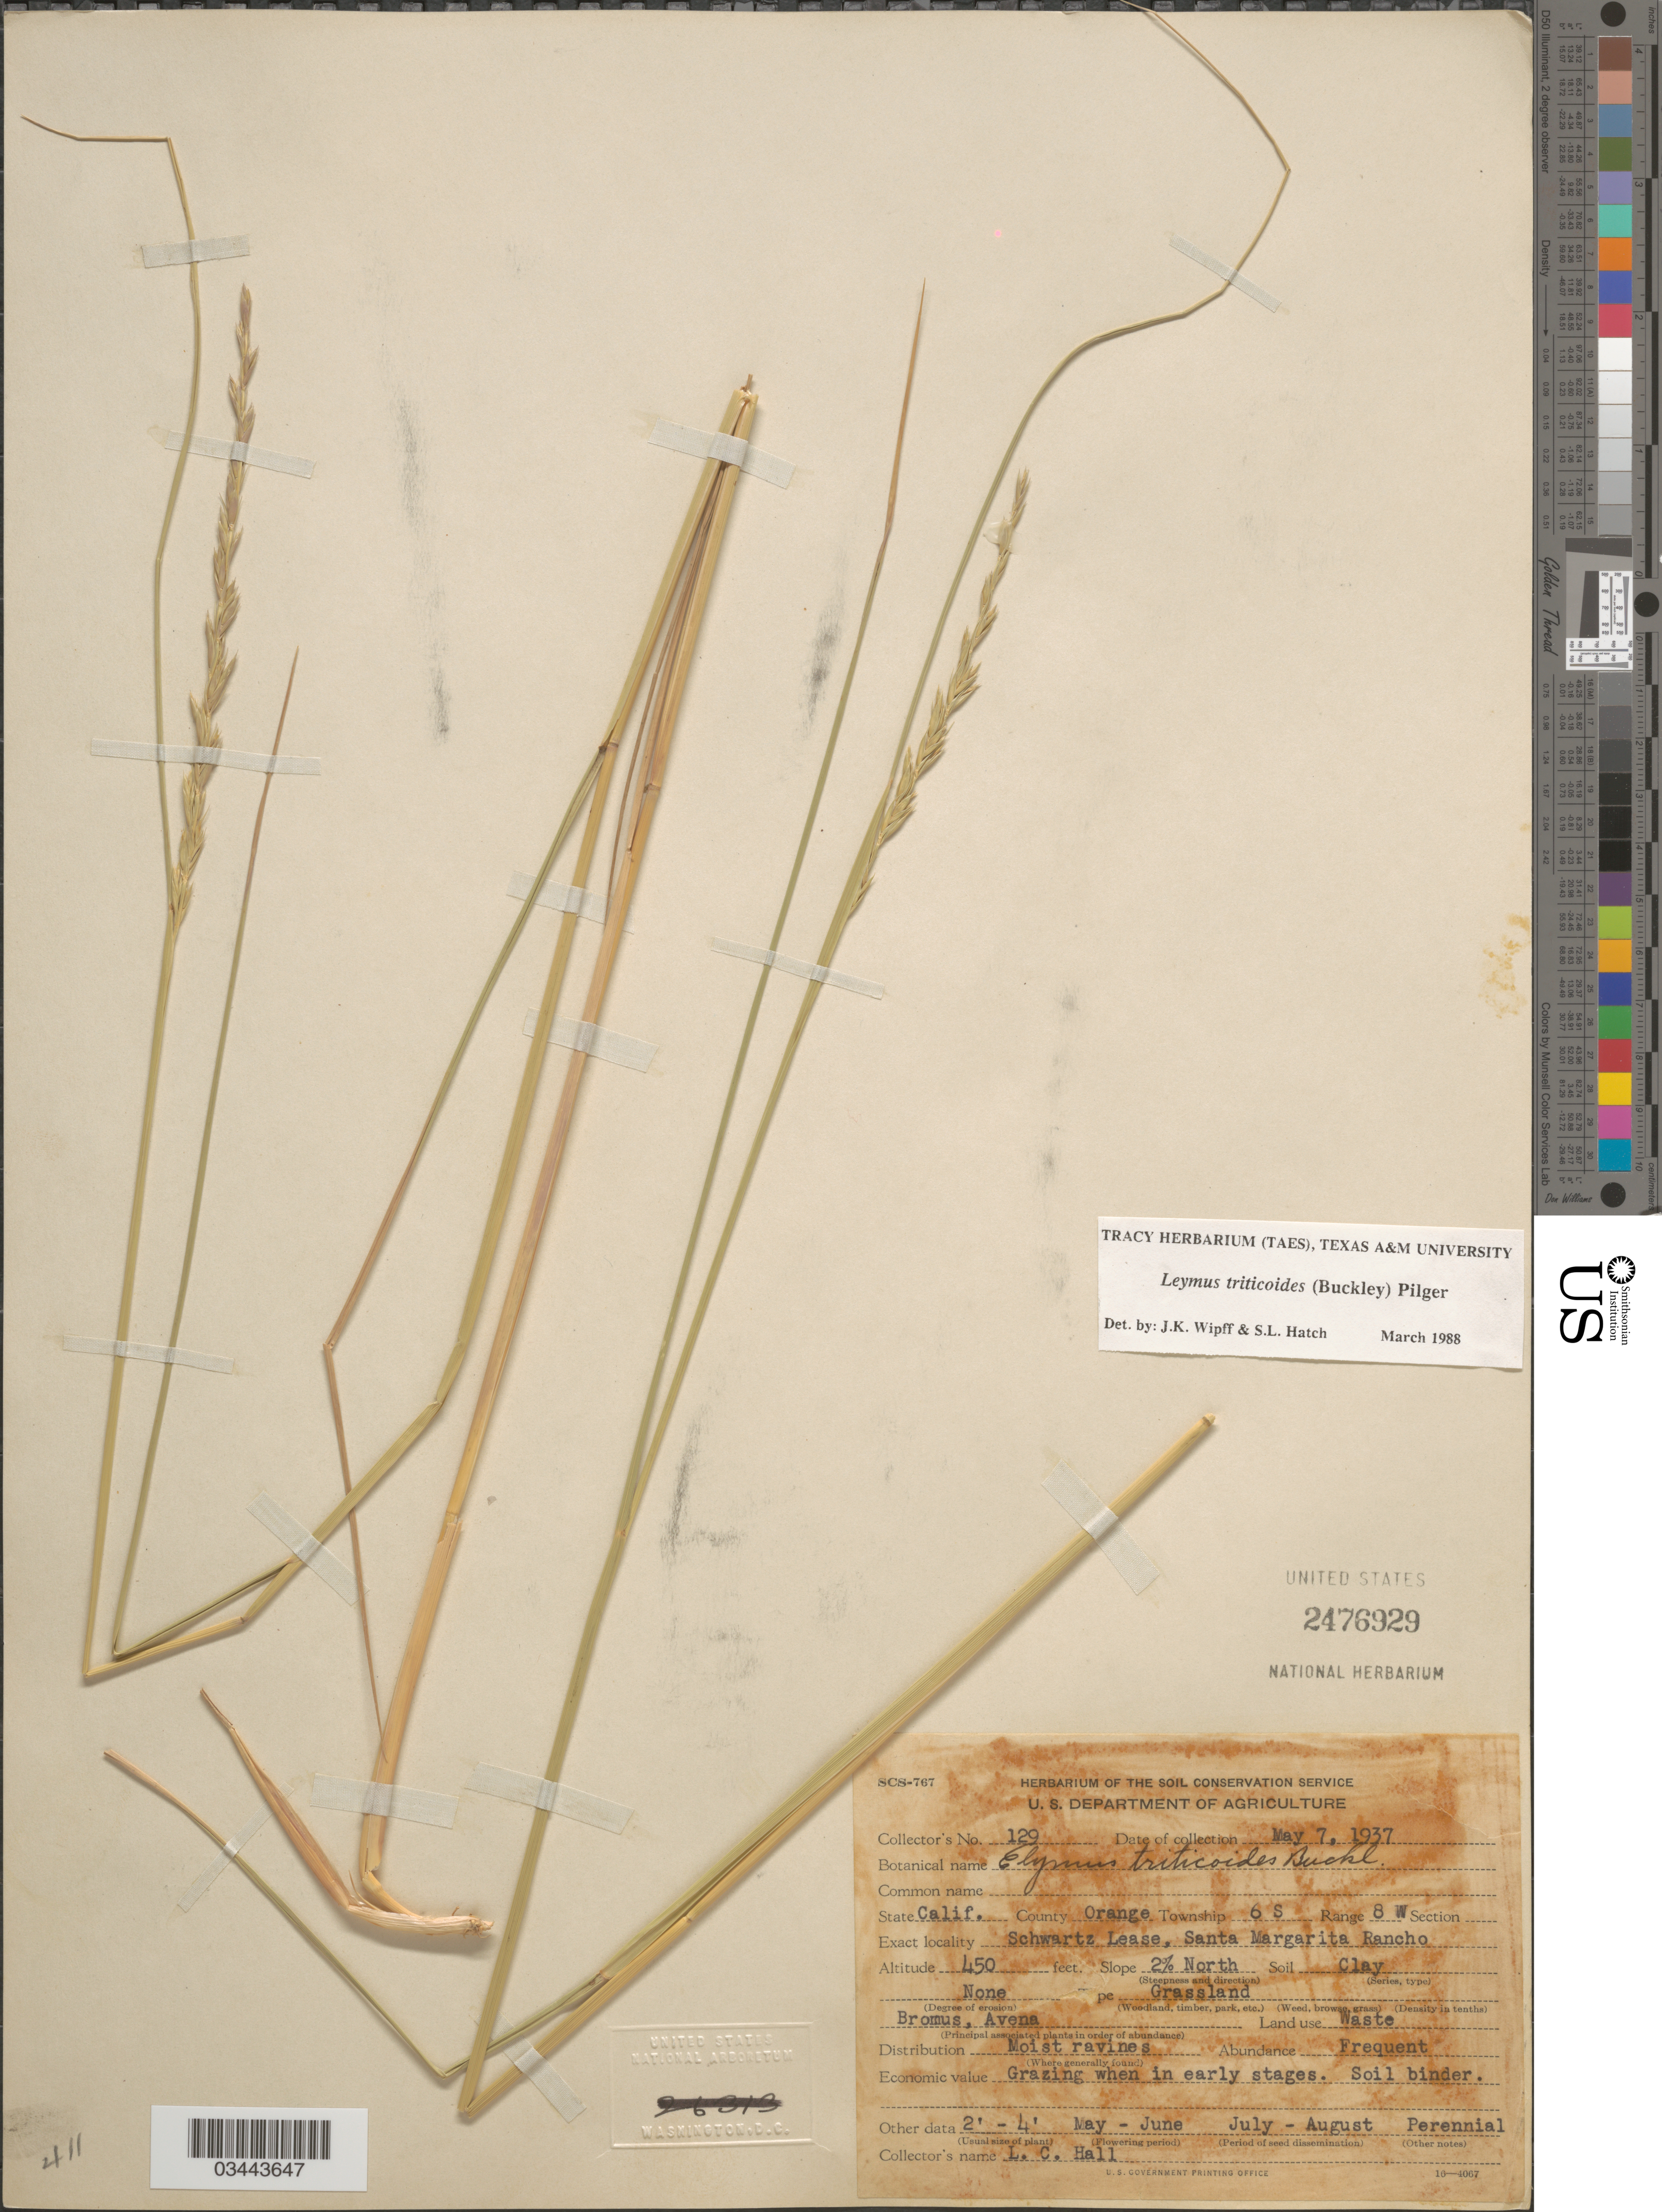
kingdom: Plantae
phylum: Tracheophyta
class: Liliopsida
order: Poales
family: Poaceae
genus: Leymus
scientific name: Leymus triticoides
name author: (Buckley) Pilg.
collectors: L. Hall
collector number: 129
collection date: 1937-05-07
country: United States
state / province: California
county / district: Orange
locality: County Orange. Township 6 S Range 8 W. Schwartz Lease, Santa Margarita Rancho.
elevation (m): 137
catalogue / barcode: US 2476929